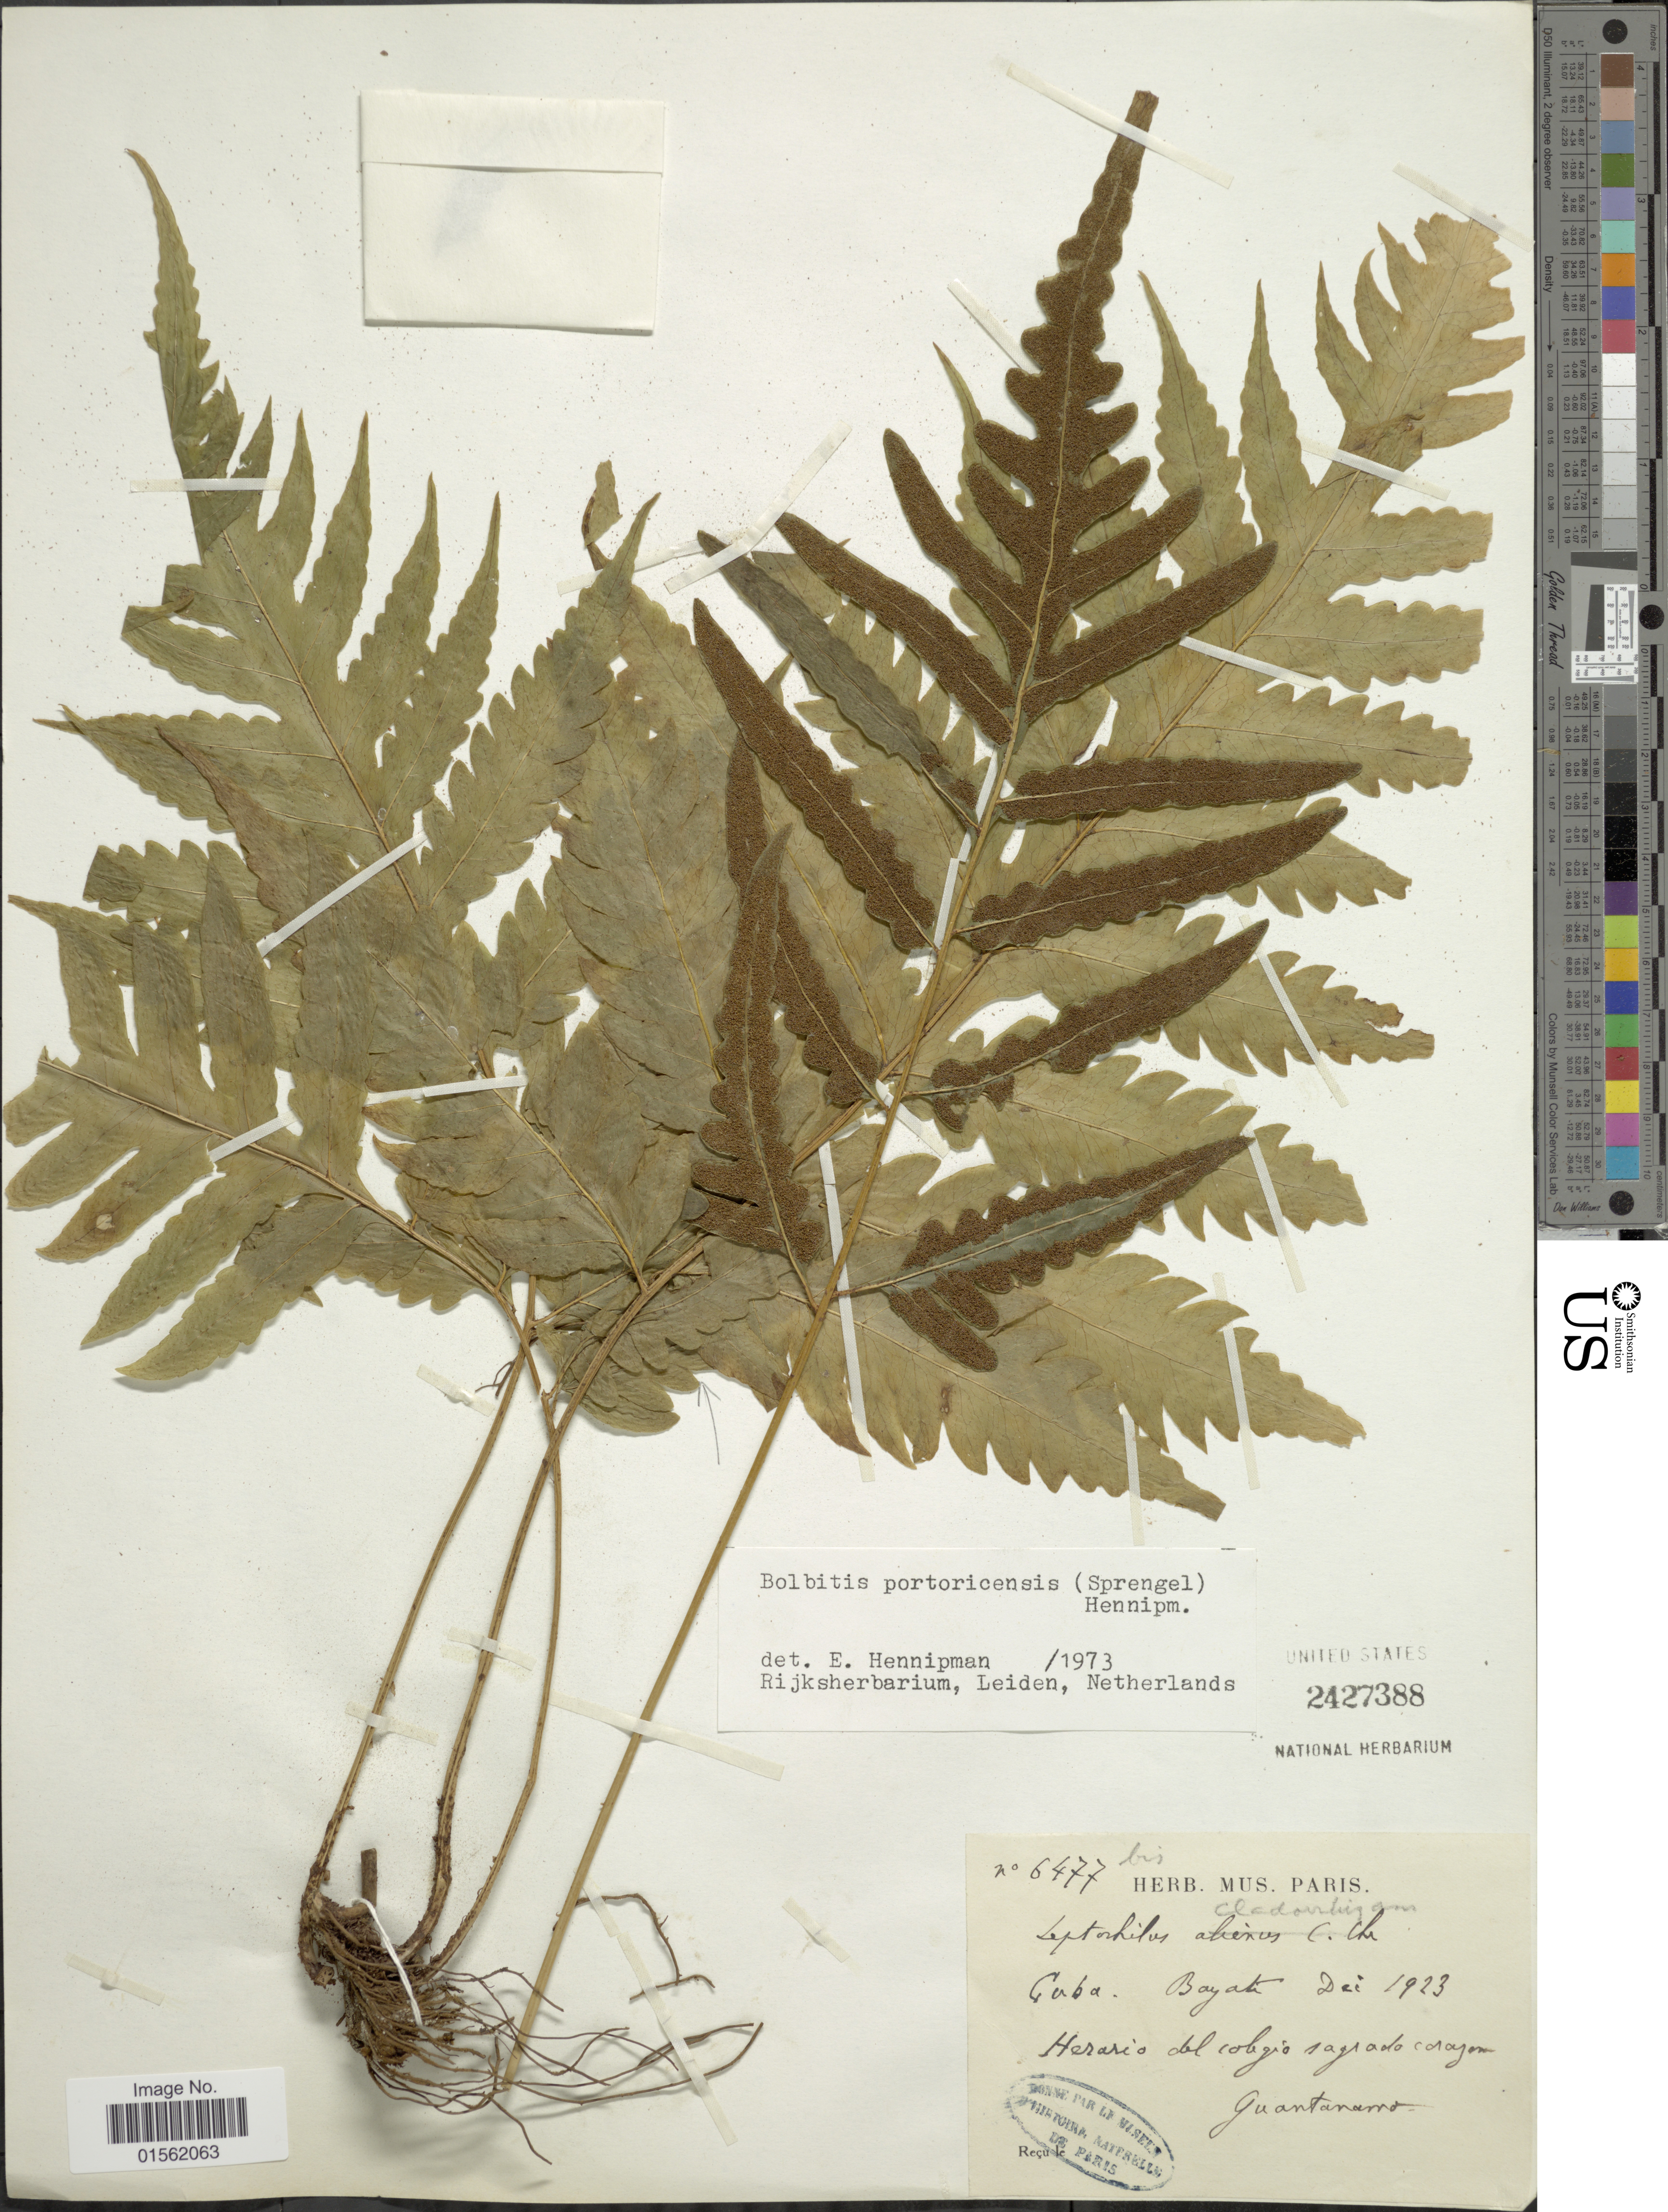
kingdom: Plantae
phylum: Tracheophyta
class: Polypodiopsida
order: Polypodiales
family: Dryopteridaceae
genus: Bolbitis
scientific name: Bolbitis portoricensis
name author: (Spreng.) Hennipman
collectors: Herb. Mus. Paris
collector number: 6477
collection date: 1923-12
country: Cuba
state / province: Guantánamo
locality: Bayate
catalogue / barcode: US 2427388